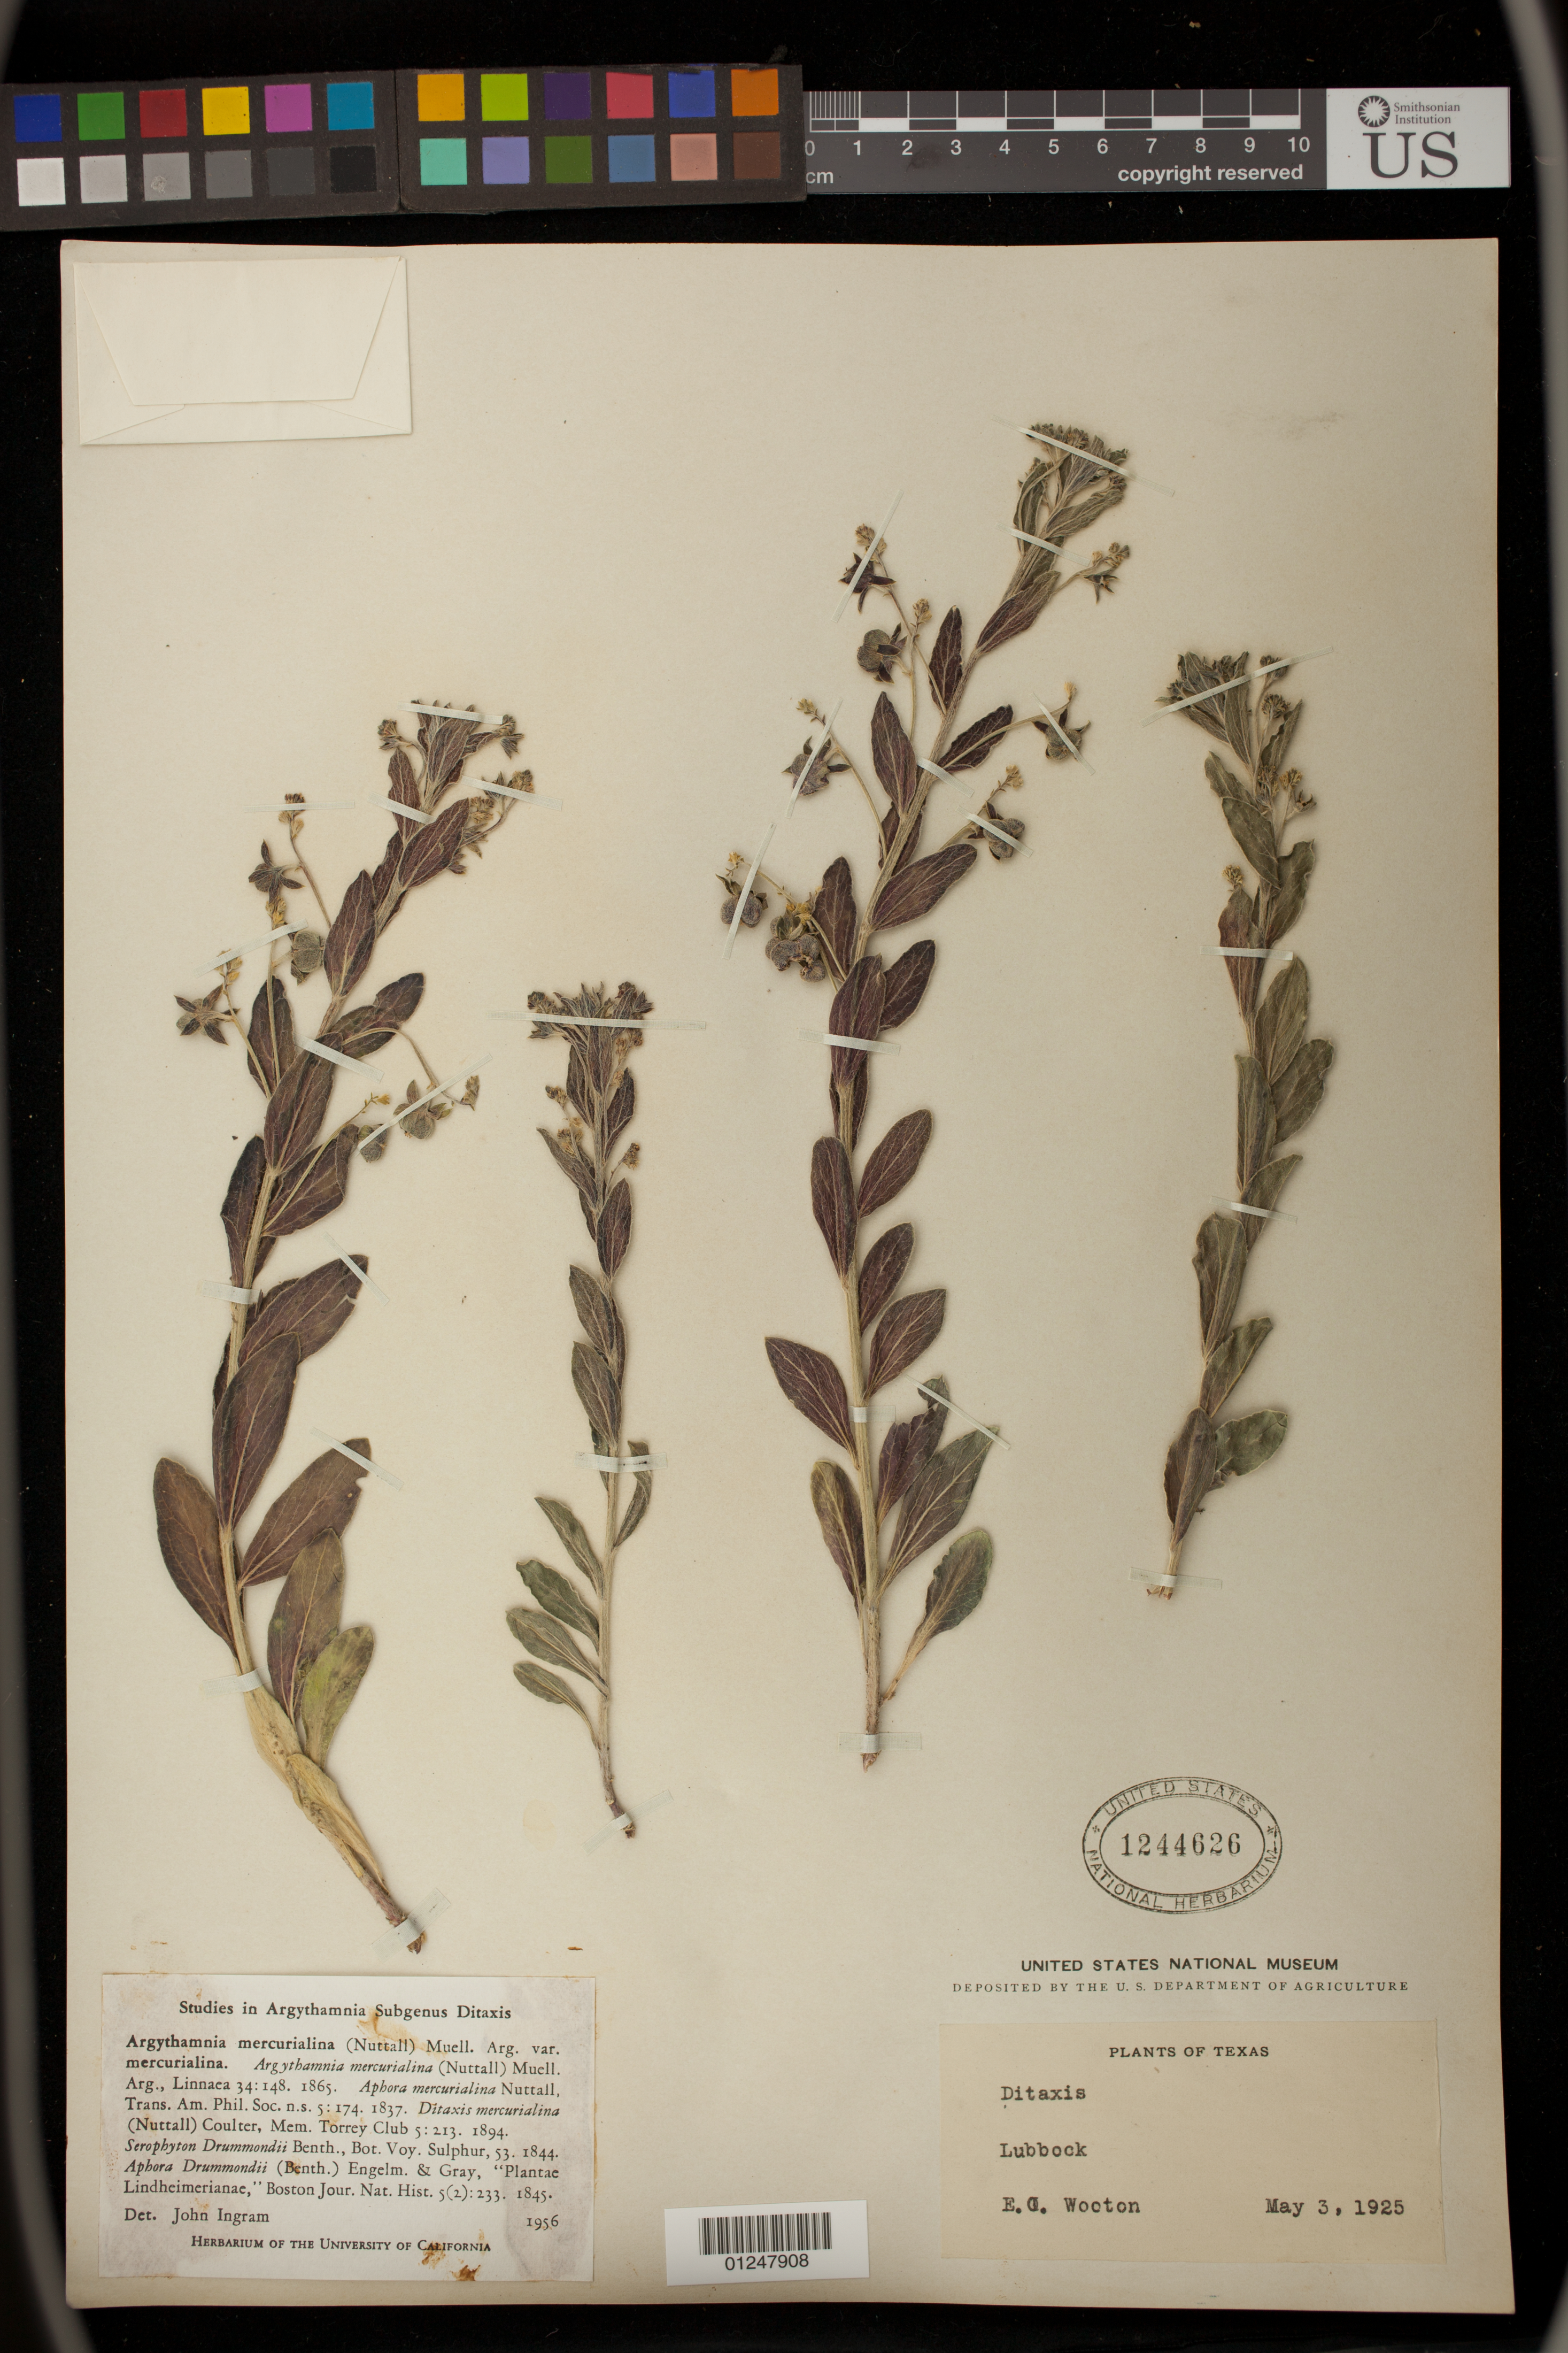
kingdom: Plantae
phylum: Tracheophyta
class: Magnoliopsida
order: Malpighiales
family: Euphorbiaceae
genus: Argythamnia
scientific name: Argythamnia mercurialina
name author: (Nutt.) Müll. Arg.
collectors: E. O. Wooton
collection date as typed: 03 May 1925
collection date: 1925-05-03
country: United States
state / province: Texas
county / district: Lubbock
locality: Lubbock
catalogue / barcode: US 1244626